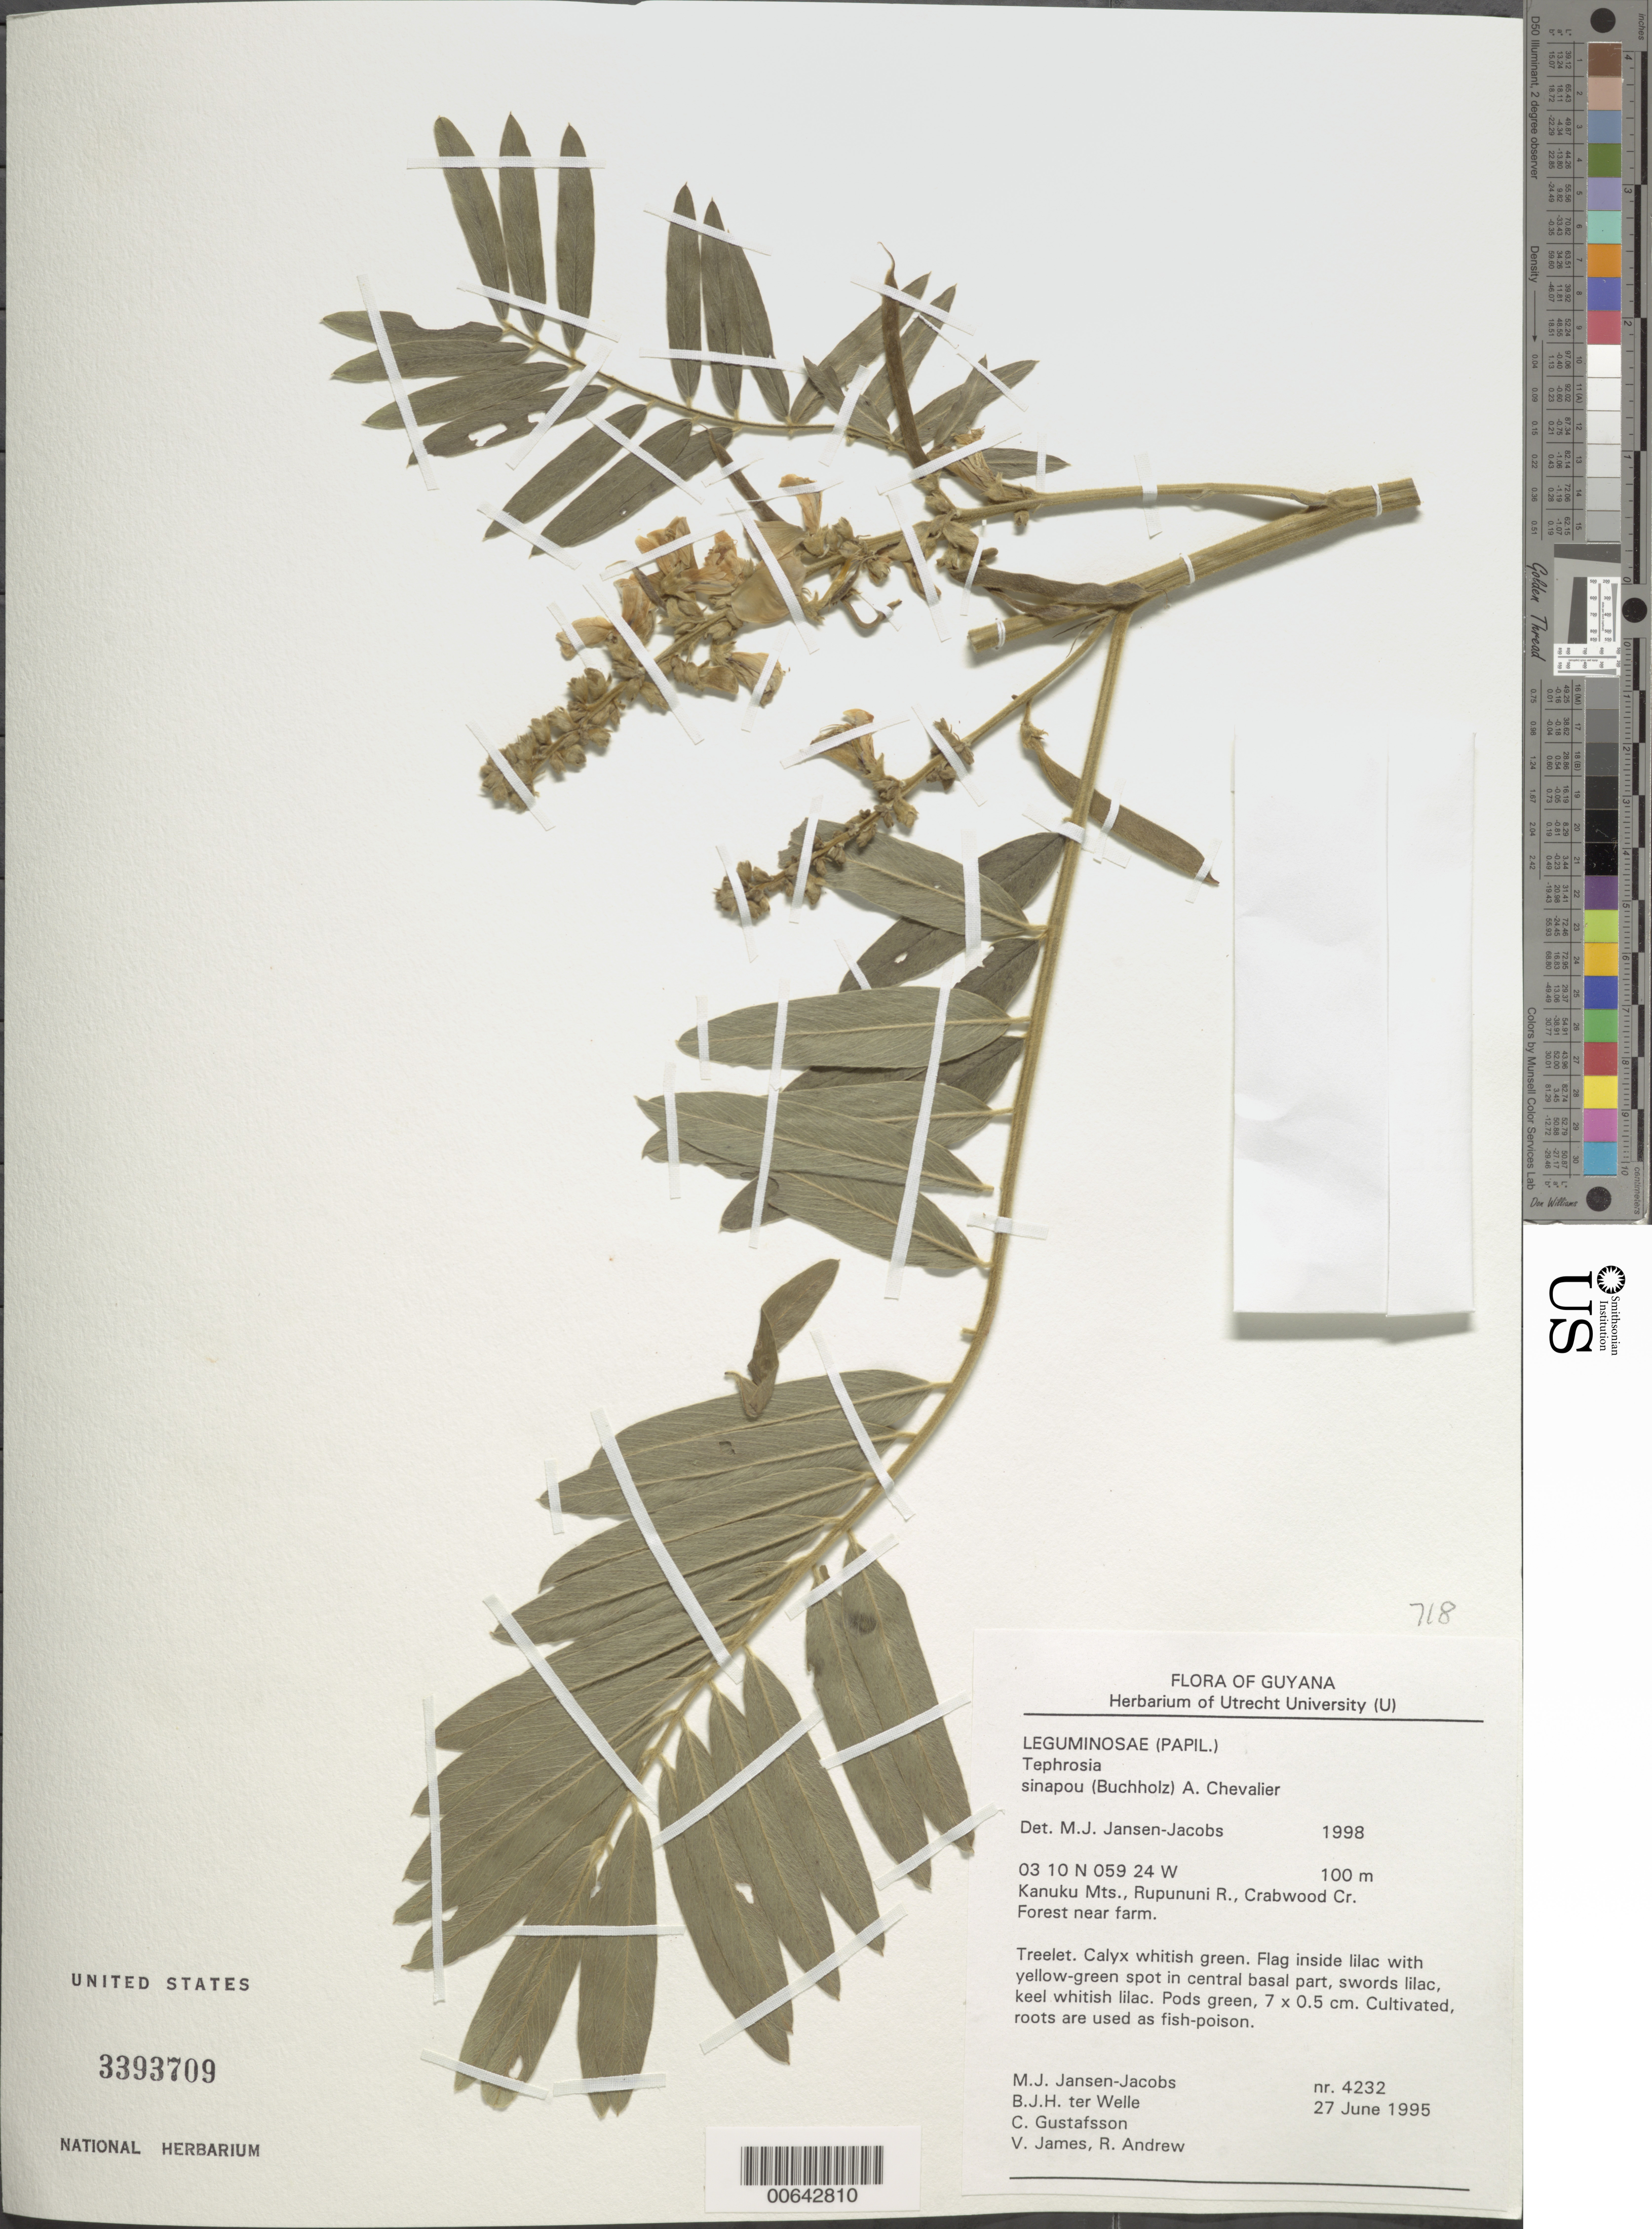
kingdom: Plantae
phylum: Tracheophyta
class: Magnoliopsida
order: Fabales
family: Fabaceae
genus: Tephrosia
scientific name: Tephrosia sinapou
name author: (Buc'hoz) A. Chev.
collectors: M. J. Jansen-Jacobs, B. ter Welle, C. G. Gustafsson, V. James & R. Andrew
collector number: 4232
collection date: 1995-06-27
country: Guyana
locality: Kanuku Mts., Rupununi R., Crabwood Cr., Forest near Farm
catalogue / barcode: US 3393709